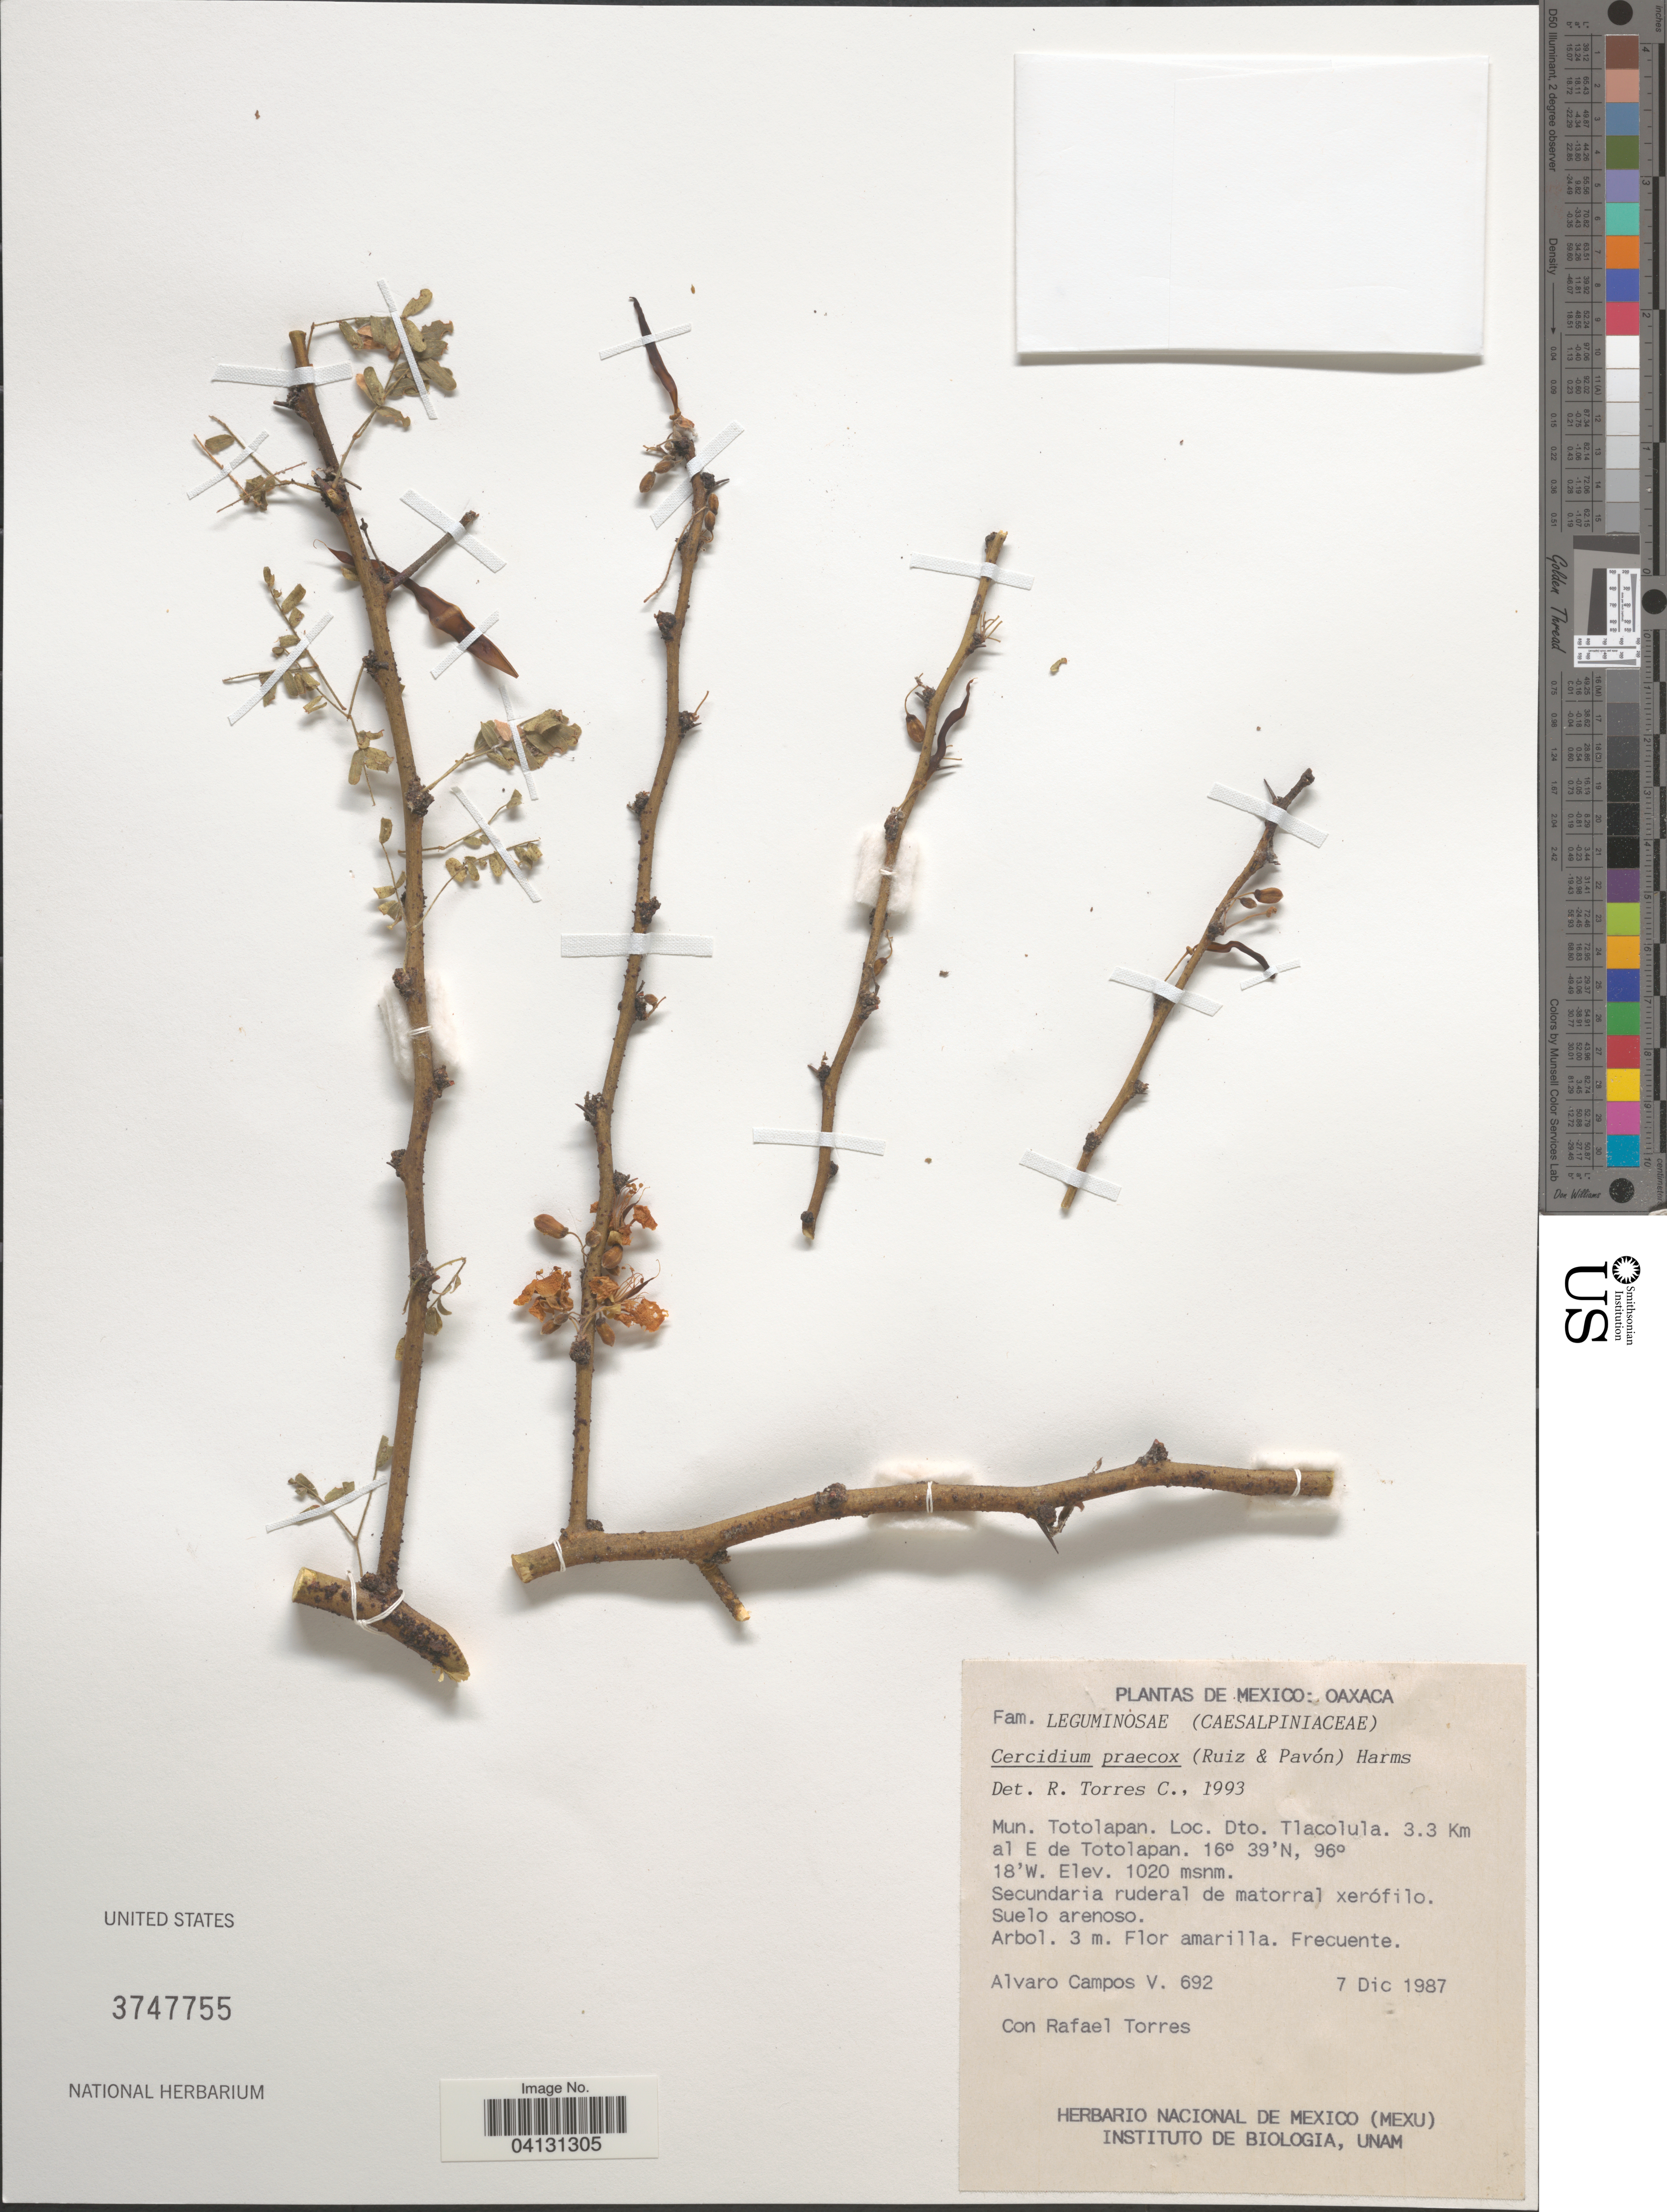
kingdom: Plantae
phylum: Tracheophyta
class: Magnoliopsida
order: Fabales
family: Fabaceae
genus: Parkinsonia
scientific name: Parkinsonia praecox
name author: (Ruiz & Pav.) J.E. Hawkins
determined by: Strong, Mark T., (BOT), Smithsonian Institution - National Museum of Natural History (UNITED STATES)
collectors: A. Campos V. & R. Torres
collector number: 692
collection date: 1987-12-07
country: Mexico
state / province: Oaxaca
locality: Mun. Totolapan. Dto. Tlacolula. 3.3 Km al E de Totolapan.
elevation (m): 1020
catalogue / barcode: US 3747755